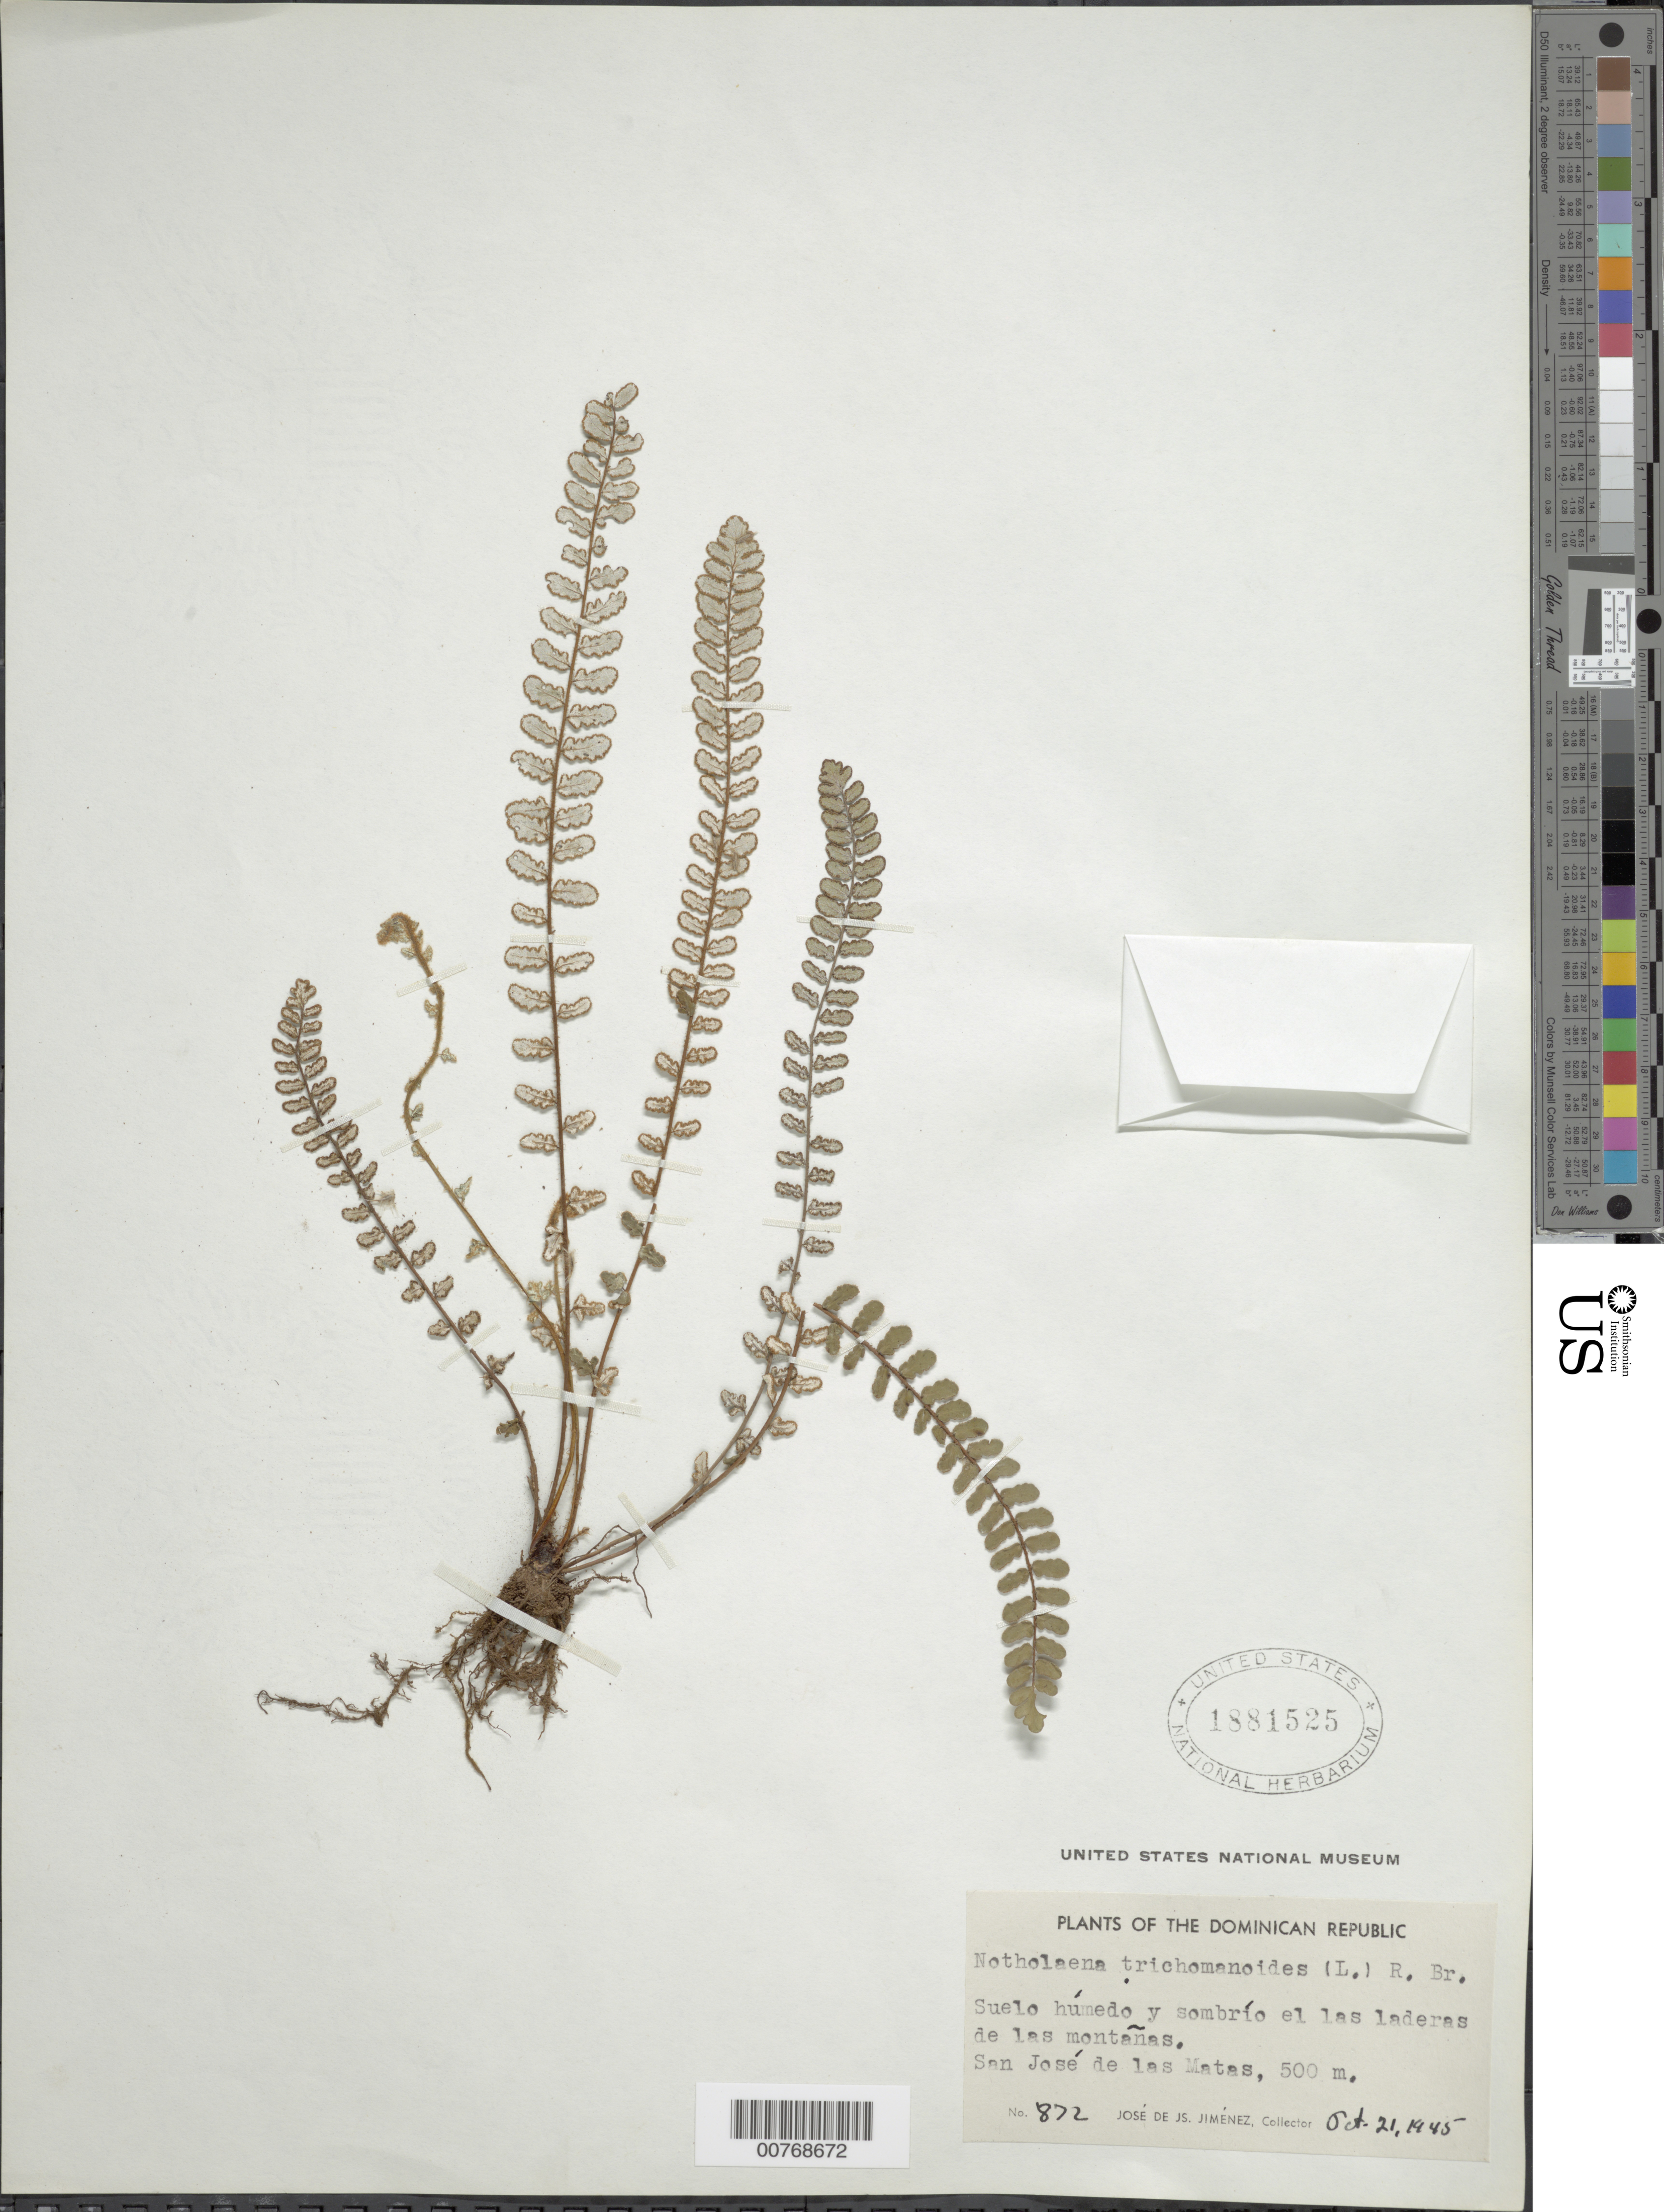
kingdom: Plantae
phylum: Tracheophyta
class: Polypodiopsida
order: Polypodiales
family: Pteridaceae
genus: Notholaena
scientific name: Notholaena trichomanoides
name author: (L.) Desv.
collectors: J. J. Jiménez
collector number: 872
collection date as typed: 21 Oct 1945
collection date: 1945-10-21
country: Dominican Republic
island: Hispaniola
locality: San José de las Matas, laderas de las montañas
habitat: Suelo humedo y sombrio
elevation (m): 500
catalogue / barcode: US 1881525